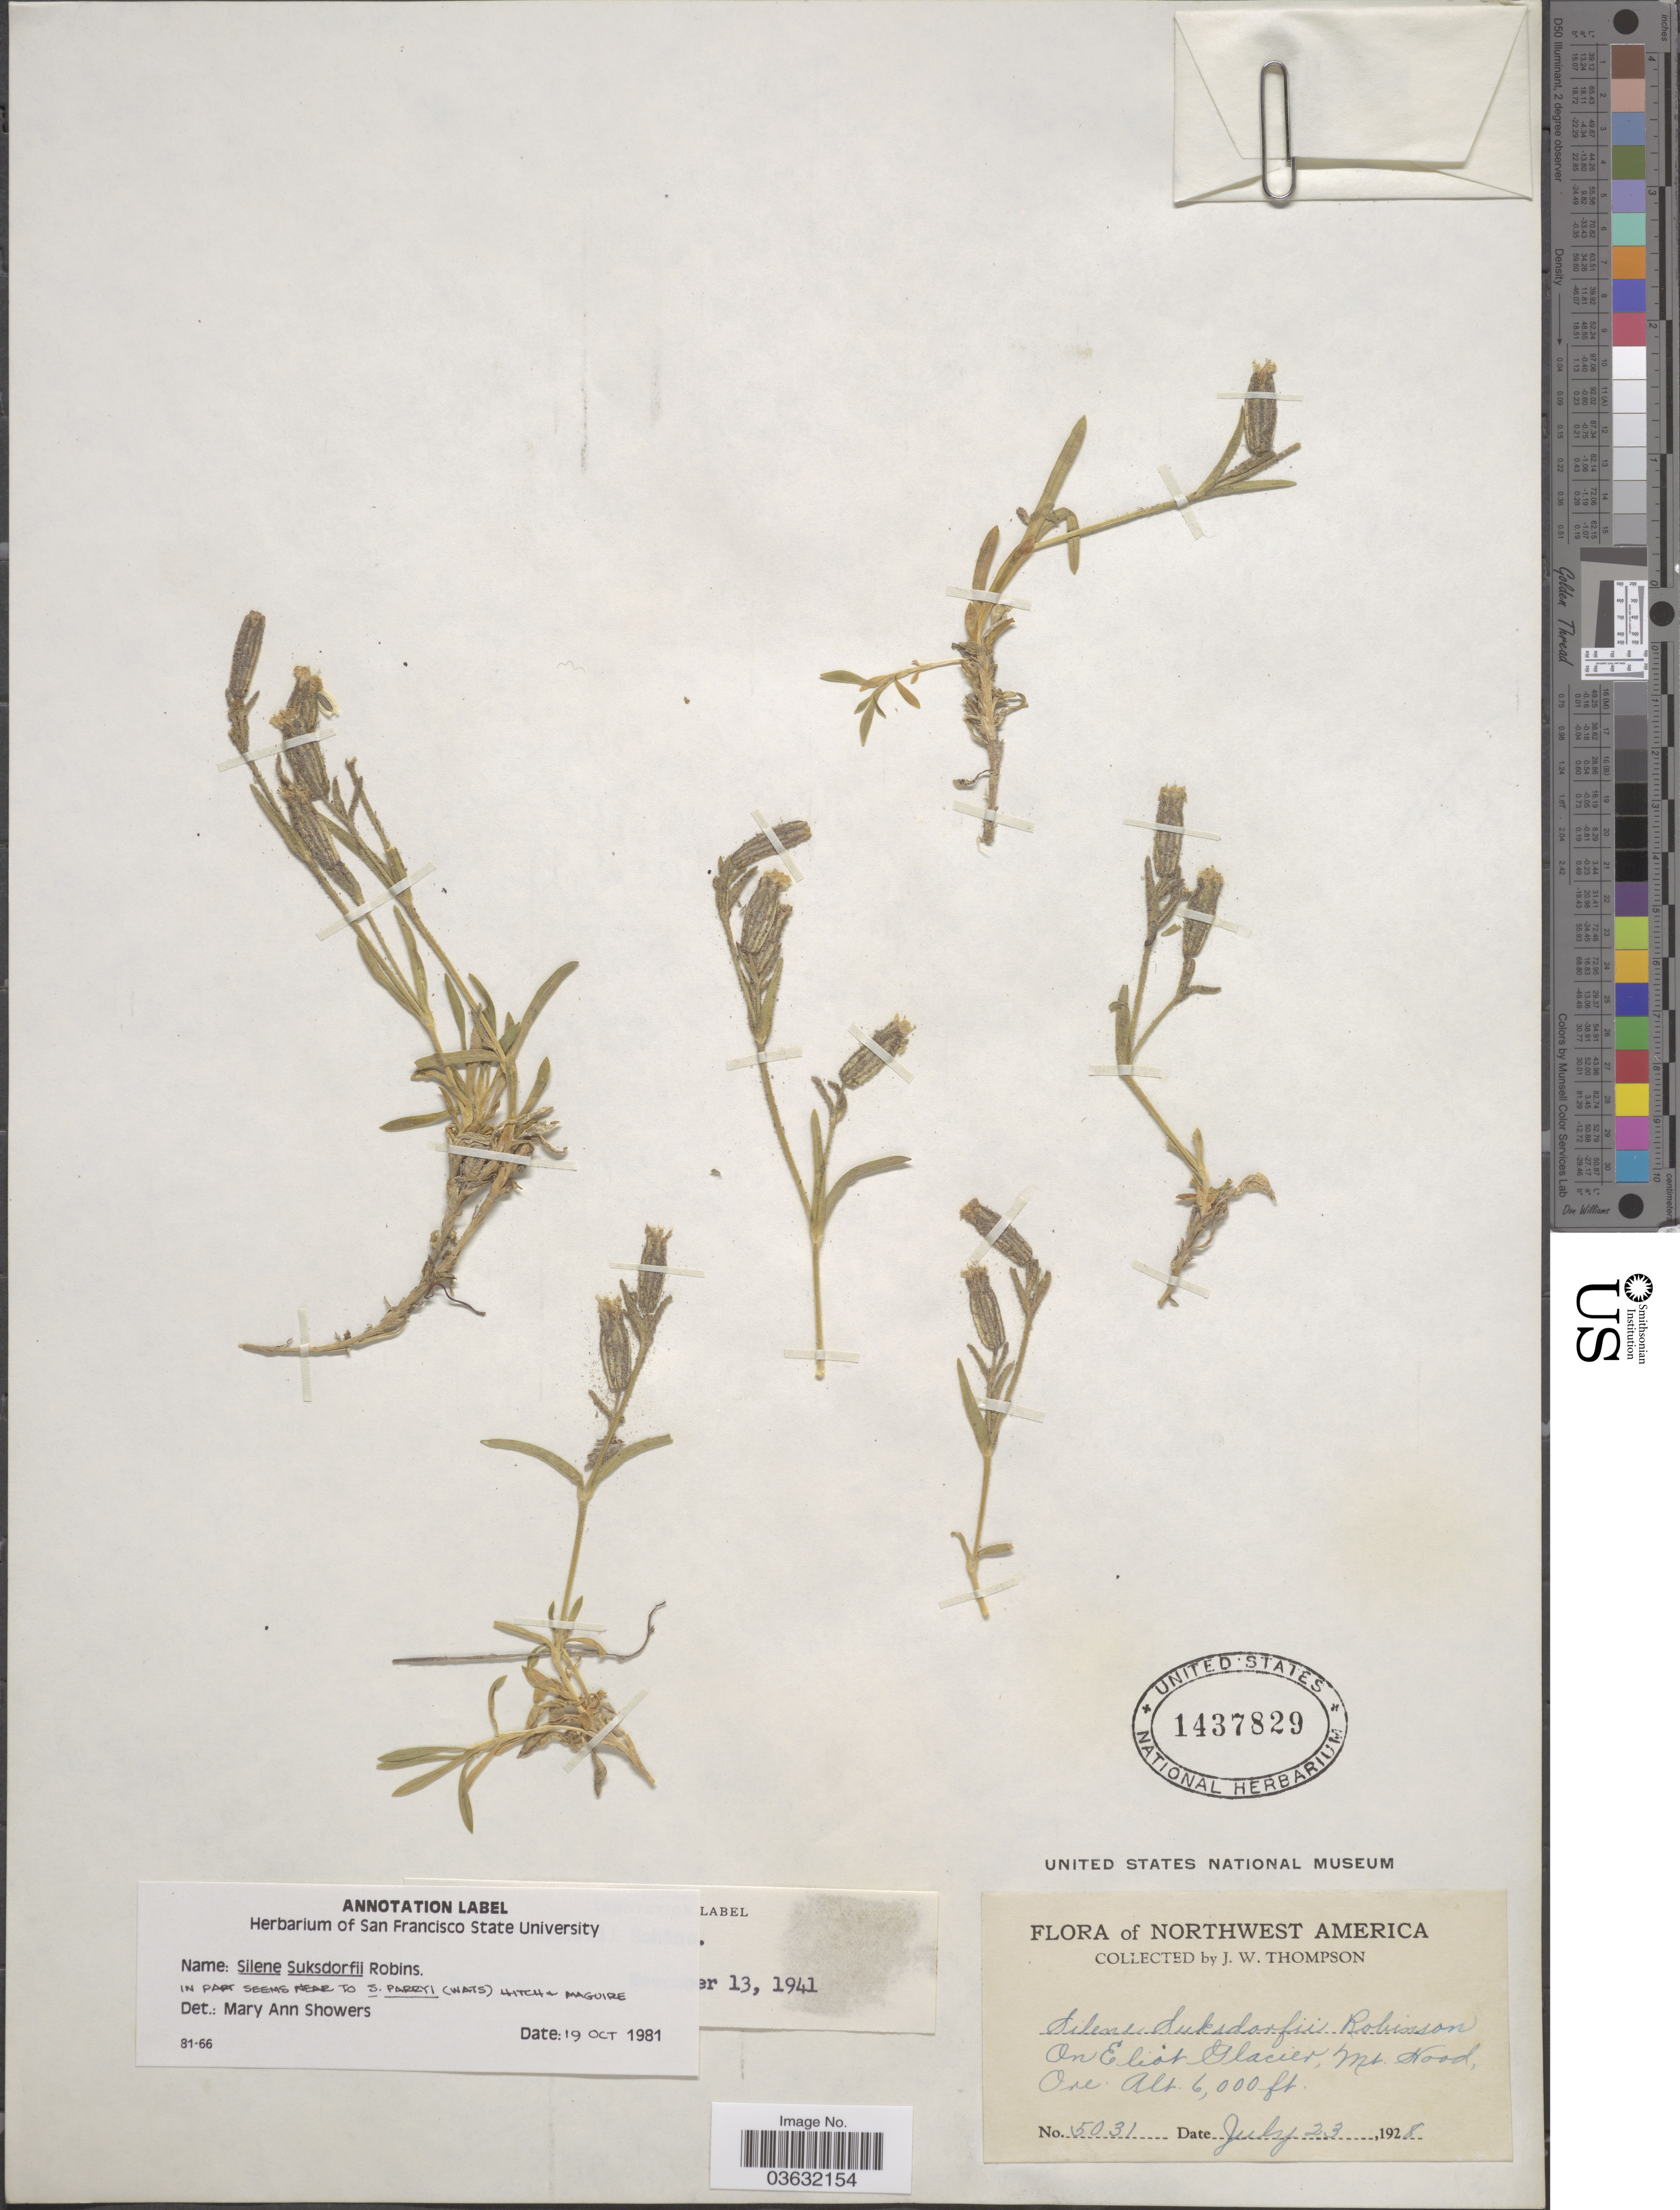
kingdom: Plantae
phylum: Tracheophyta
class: Magnoliopsida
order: Caryophyllales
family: Caryophyllaceae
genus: Silene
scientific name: Silene suksdorfii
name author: B.L. Rob.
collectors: J. Thompson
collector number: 5031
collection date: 1928-07-23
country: United States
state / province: Oregon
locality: Northwest America. On Eliot Glacier, Mt. Hood.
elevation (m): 1829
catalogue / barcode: US 1437829